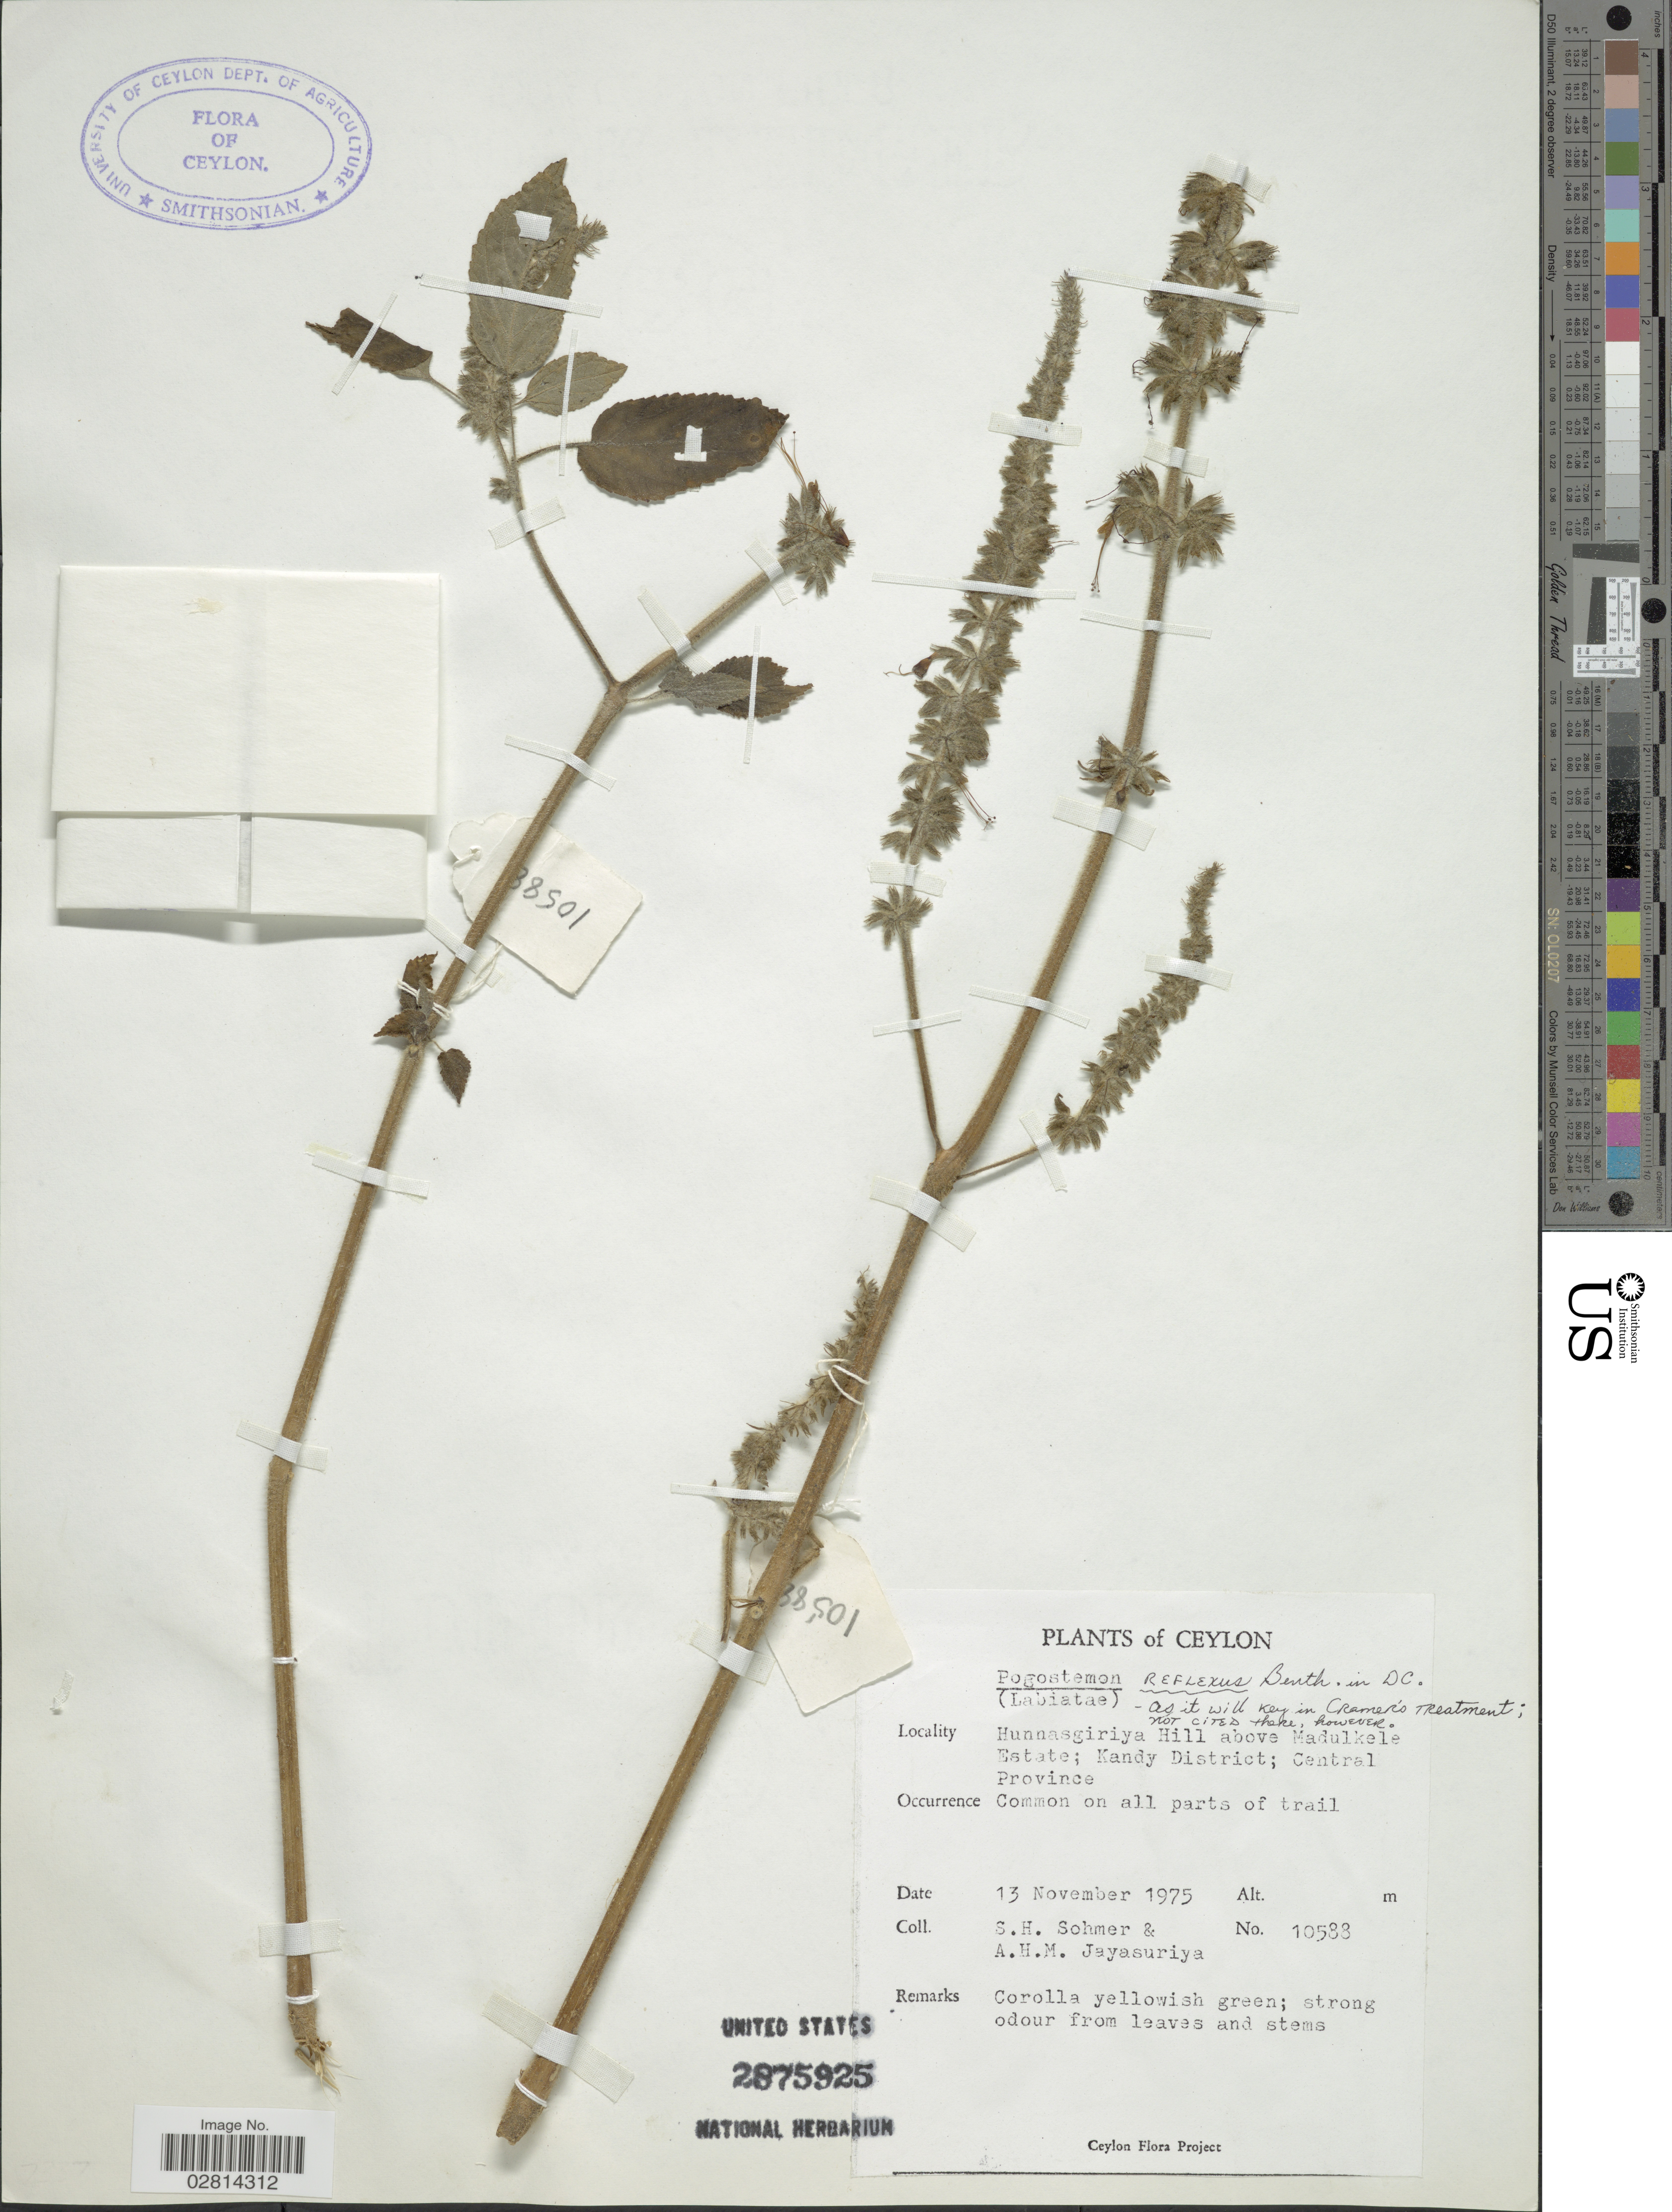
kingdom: Plantae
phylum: Tracheophyta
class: Magnoliopsida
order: Lamiales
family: Lamiaceae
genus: Pogostemon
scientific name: Pogostemon reflexus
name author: Benth.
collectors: S. H. Sohmer & A. H. Jayasuriya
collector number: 10588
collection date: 1975-11-13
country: Sri Lanka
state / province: Central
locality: Ceylon. Hunnasgiriya Hill above Madulkele Estate; Kandy District.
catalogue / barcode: US 2875925